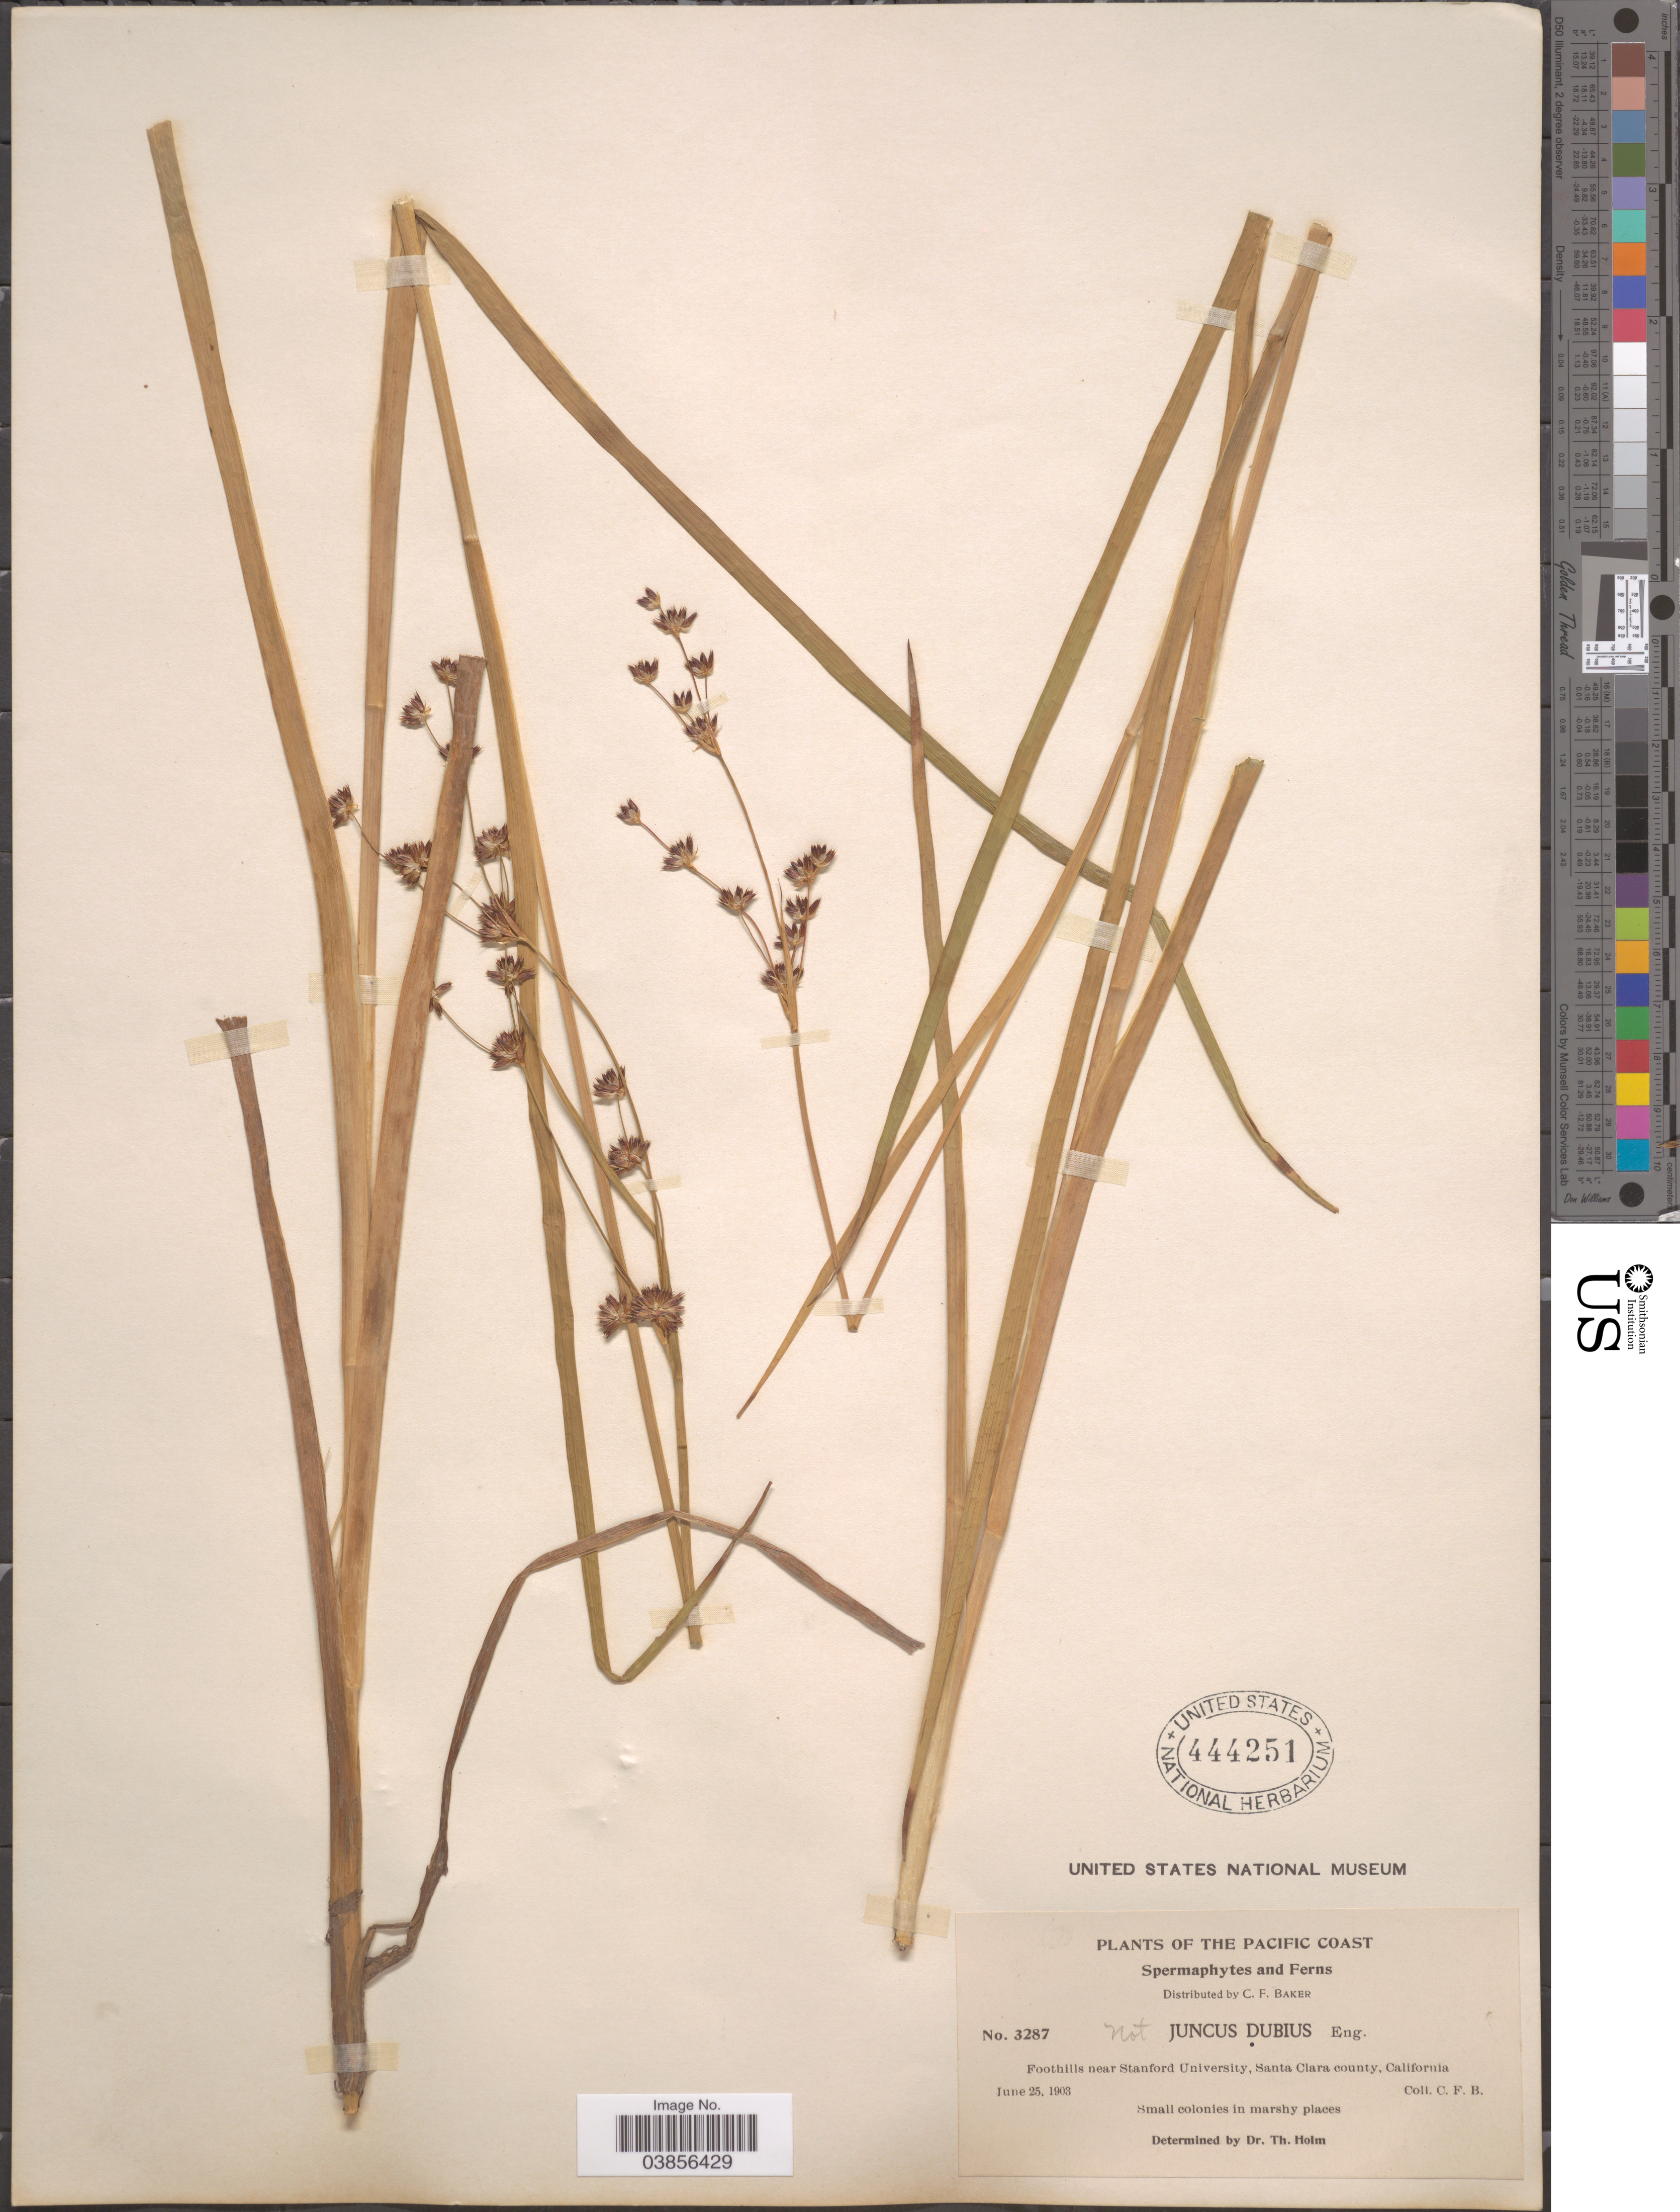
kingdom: Plantae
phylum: Tracheophyta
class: Liliopsida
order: Poales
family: Juncaceae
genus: Juncus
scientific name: Juncus phaeocephalus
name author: Engelm.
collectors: C. F. Baker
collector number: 3287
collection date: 1903-06-25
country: United States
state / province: California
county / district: Santa Clara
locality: The Pacific Coast. Foothills near Stanford University, Santa Clara county.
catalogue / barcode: US 444251